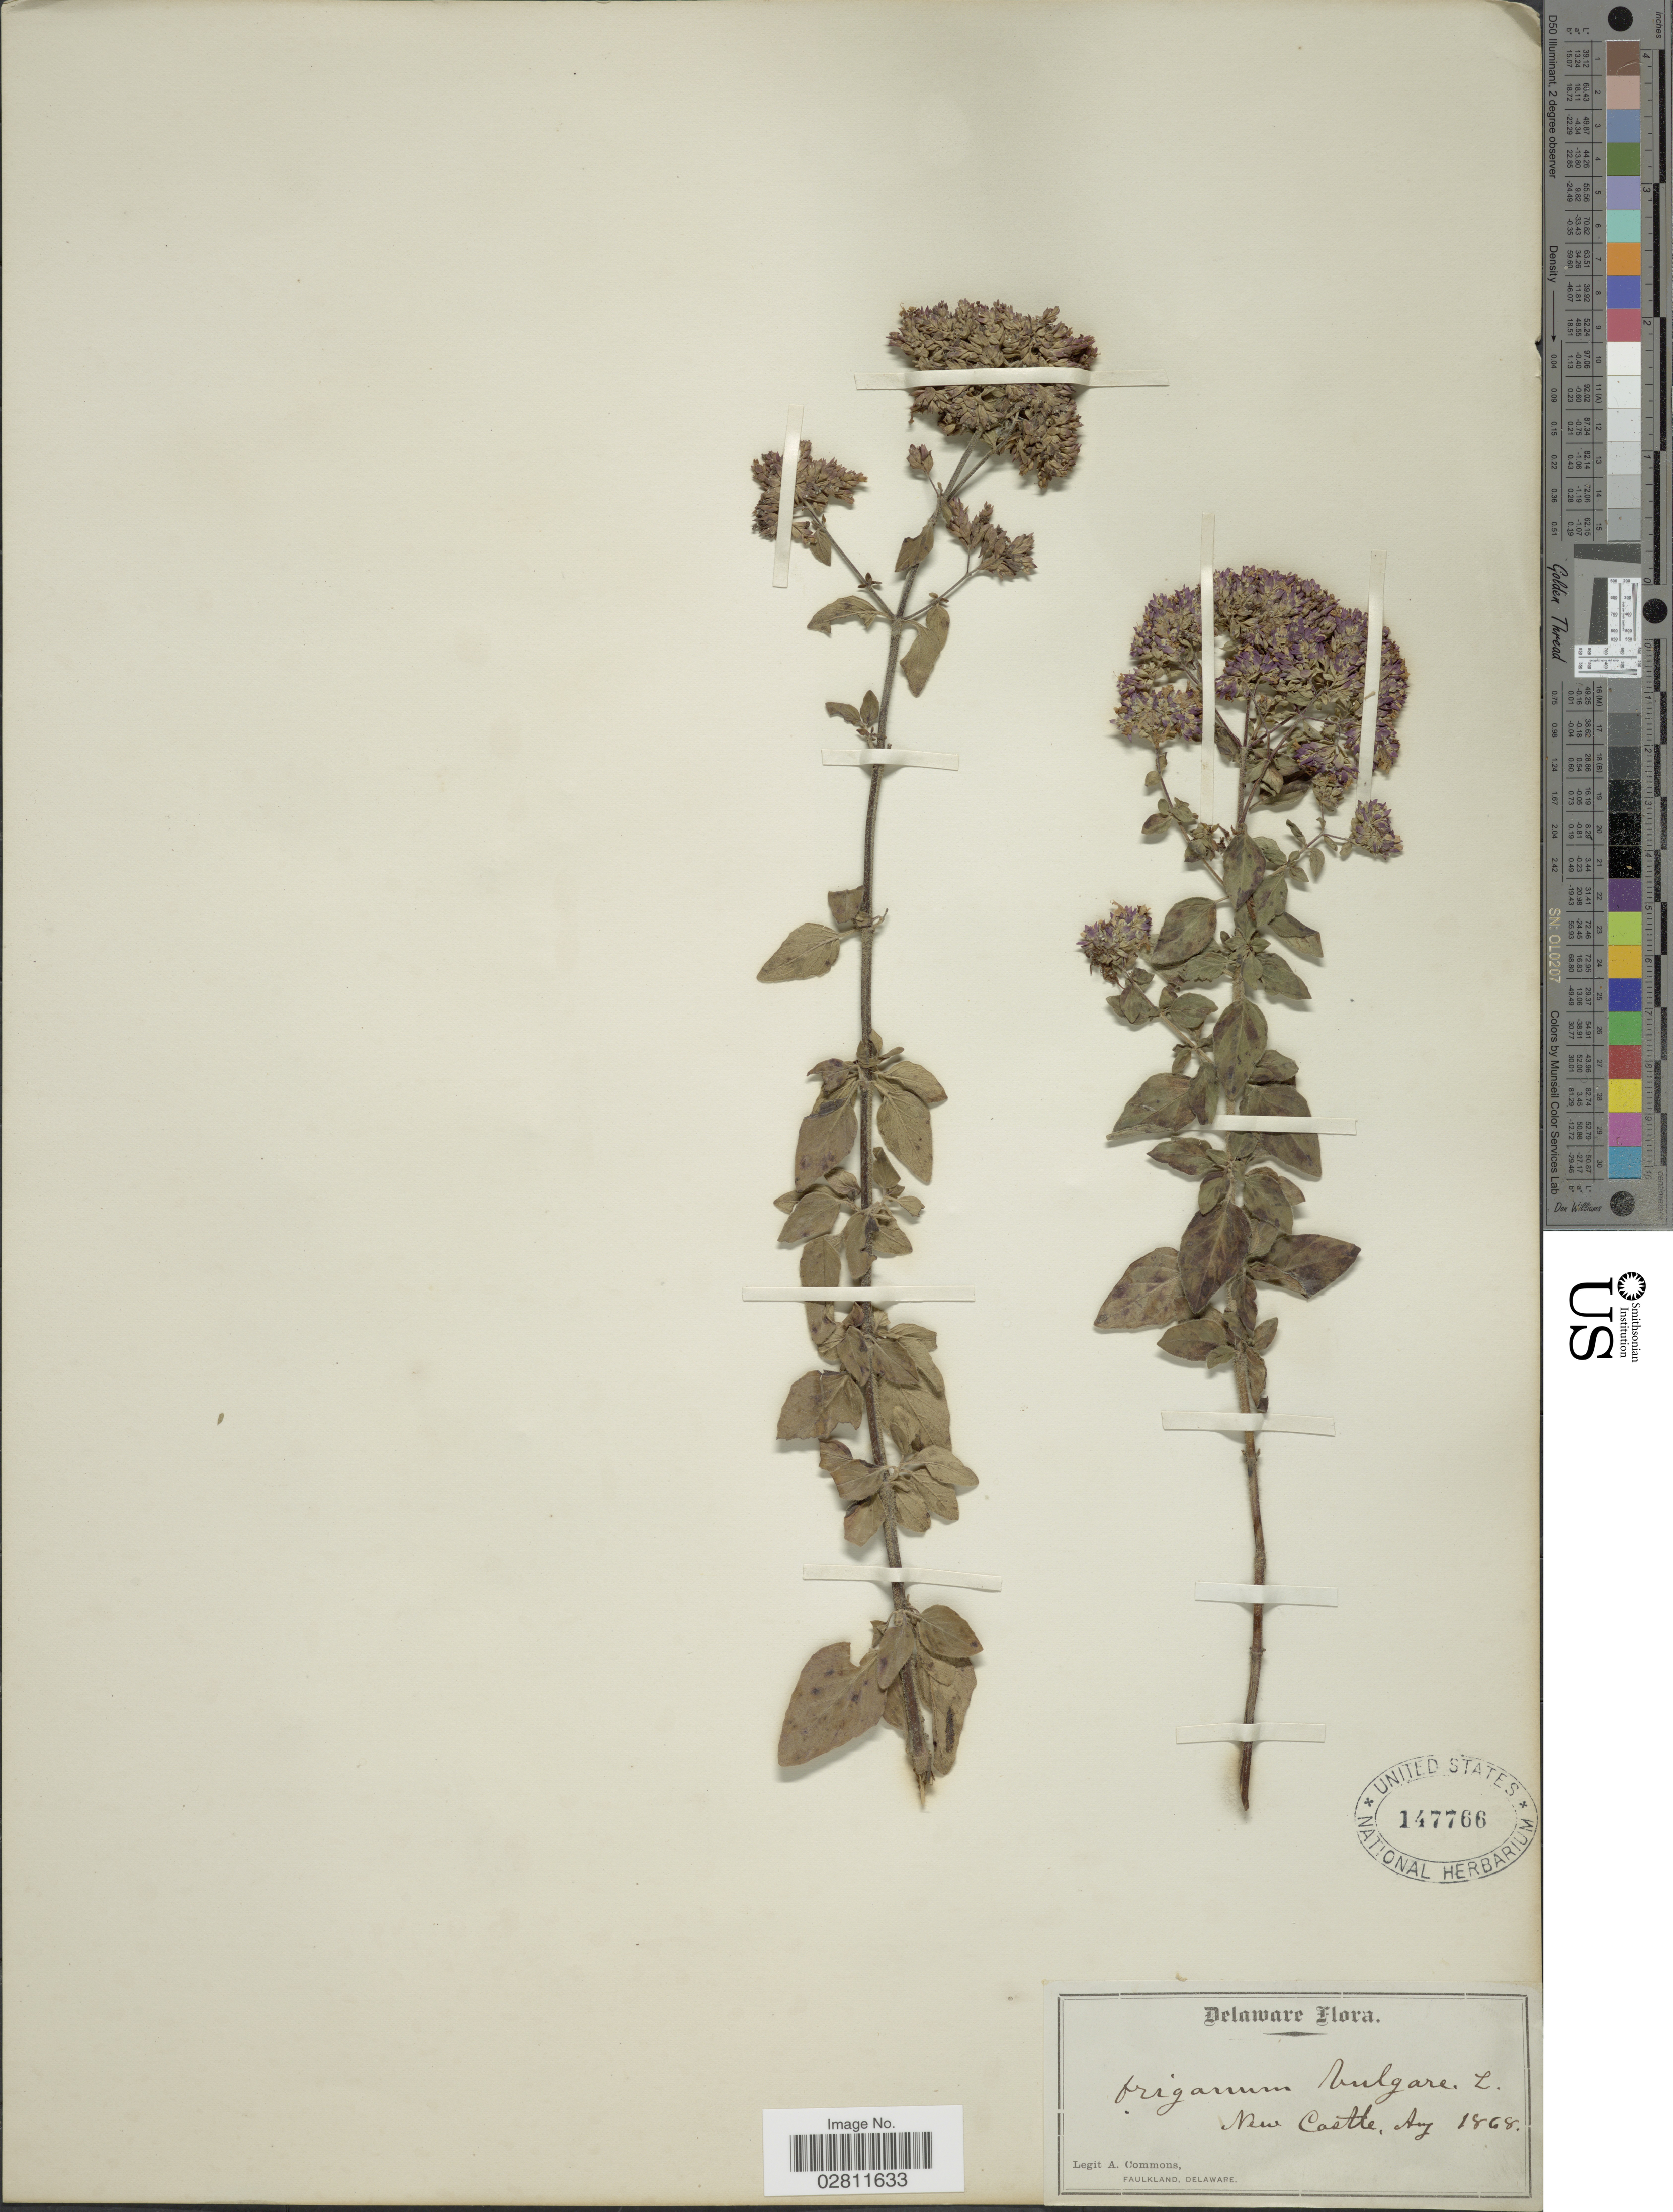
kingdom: Plantae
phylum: Tracheophyta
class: Magnoliopsida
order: Lamiales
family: Lamiaceae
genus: Origanum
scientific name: Origanum vulgare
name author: L.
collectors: A. Commons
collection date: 1868-08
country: United States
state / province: Delaware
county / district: New Castle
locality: New Castle.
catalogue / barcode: US 147766